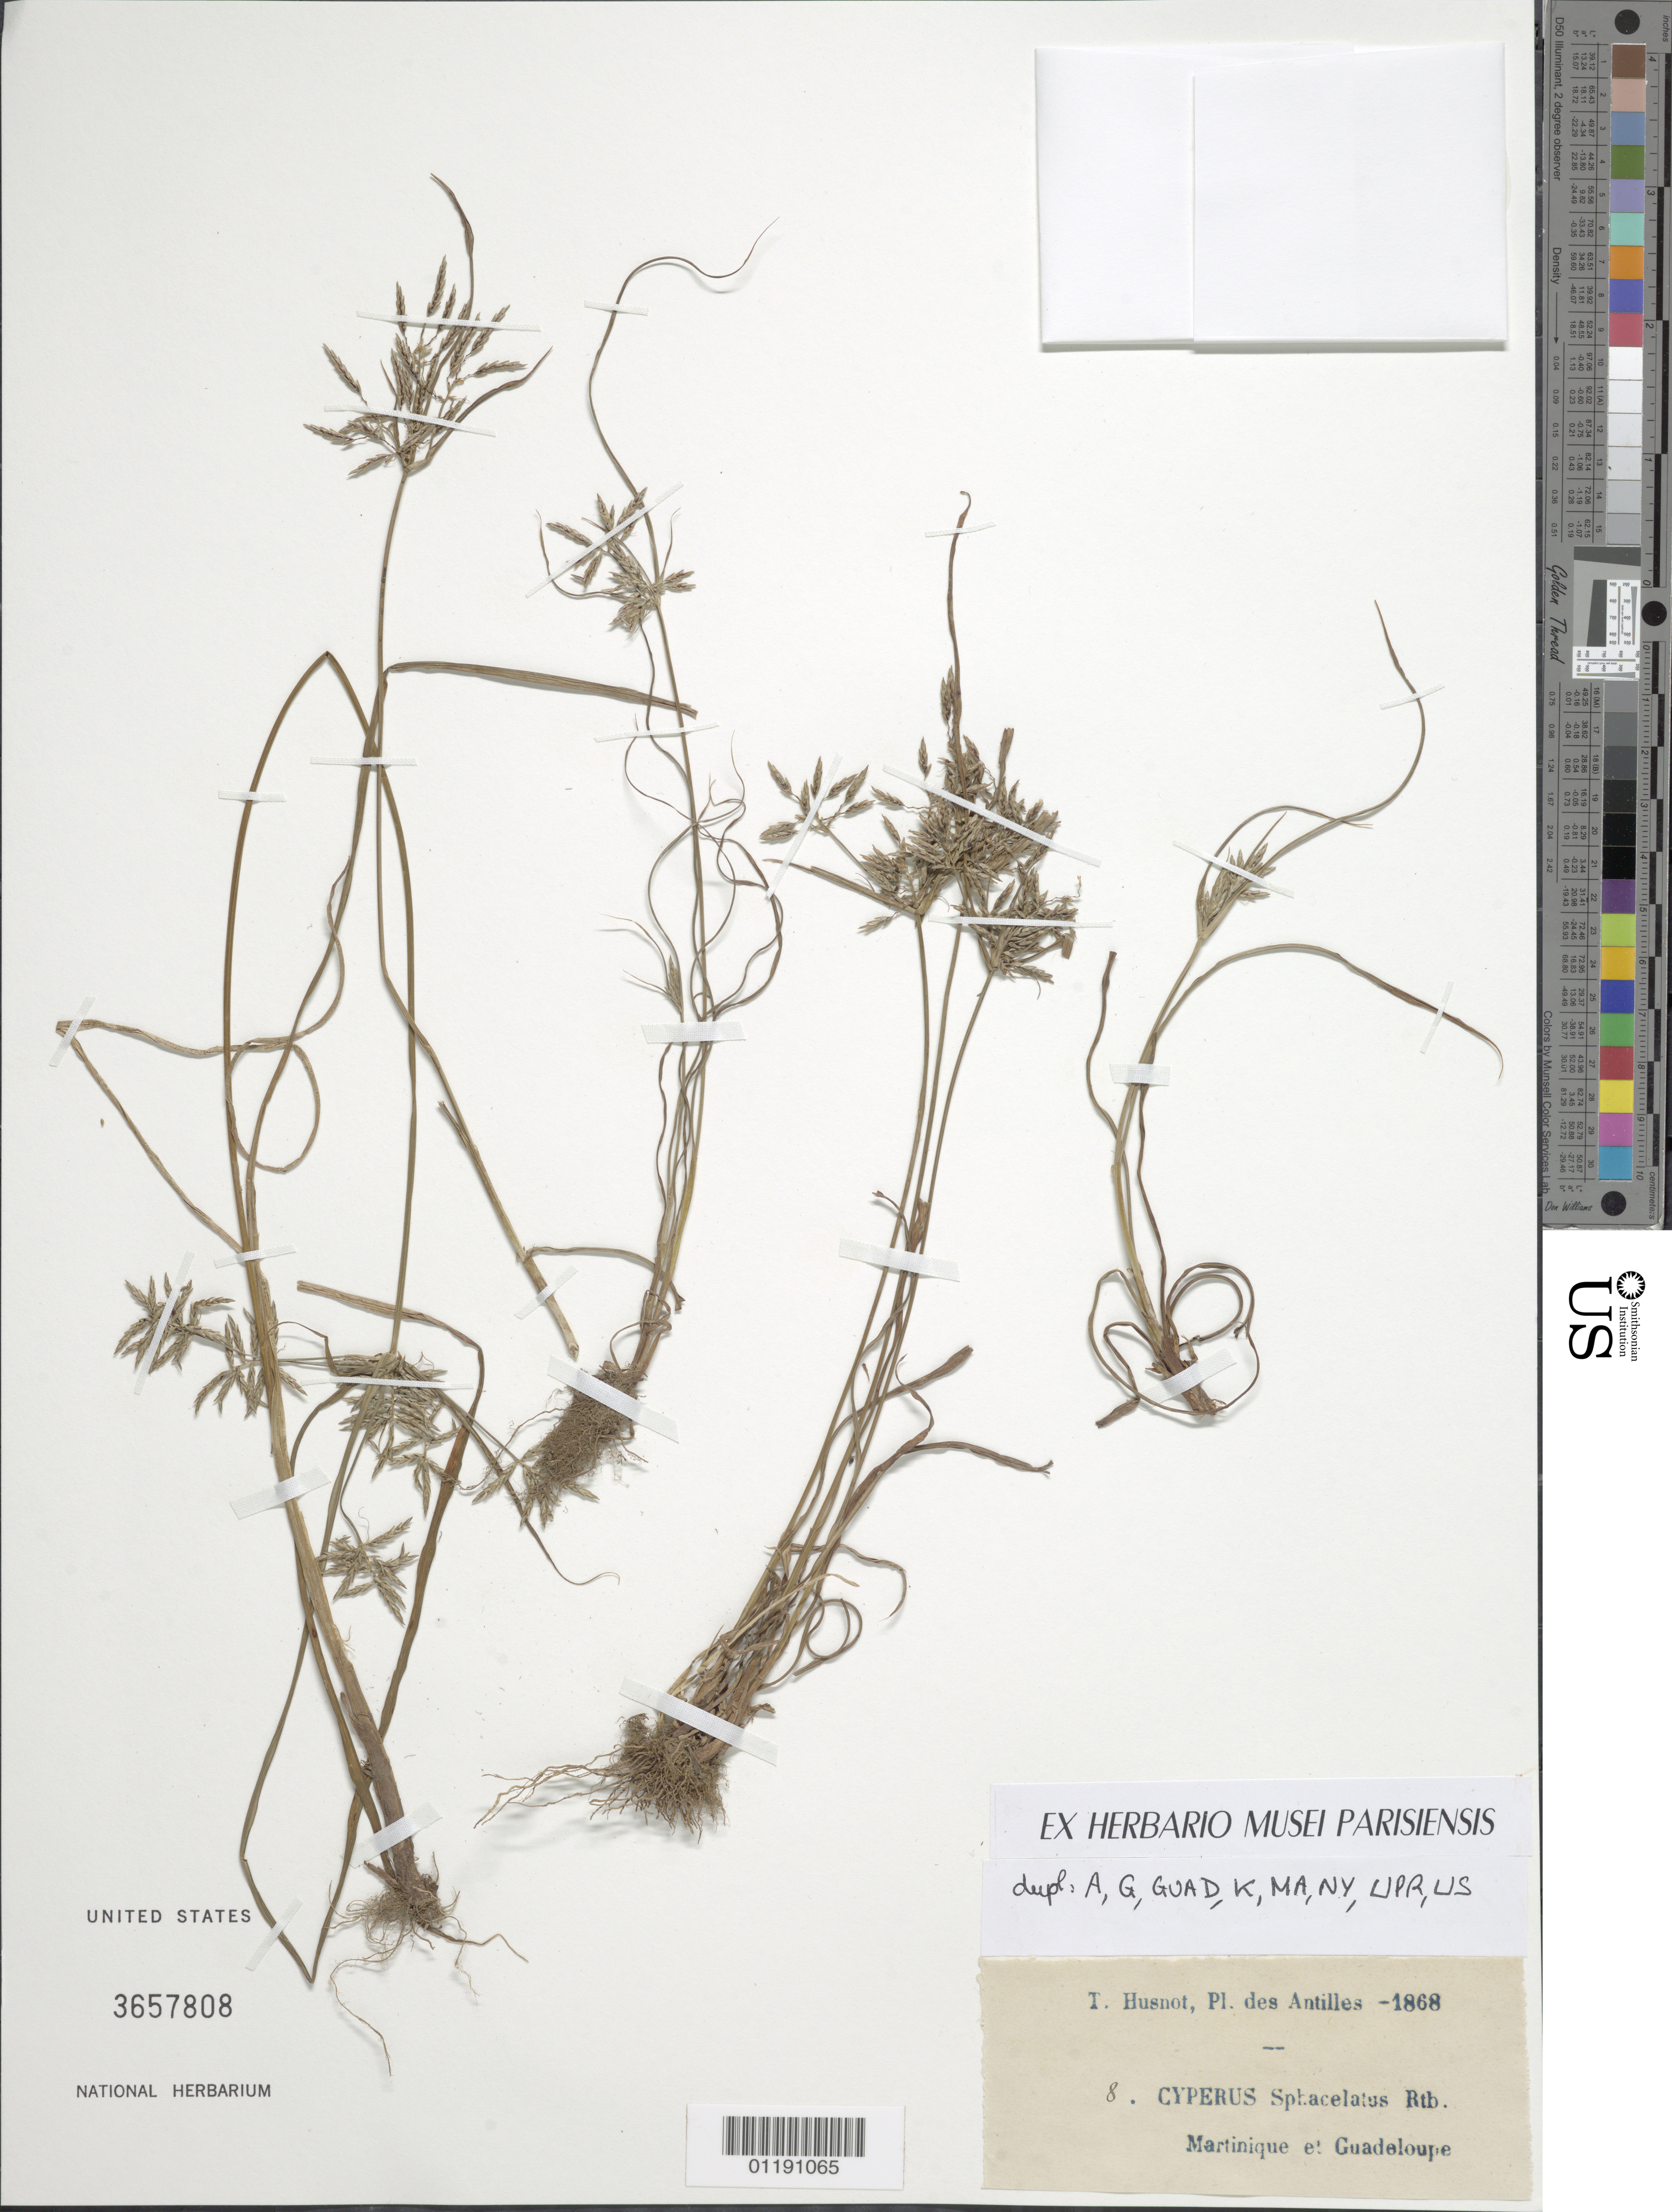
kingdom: Plantae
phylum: Tracheophyta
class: Liliopsida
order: Poales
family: Cyperaceae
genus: Cyperus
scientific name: Cyperus sphacelatus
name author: Rottb.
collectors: P. T. Husnot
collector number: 8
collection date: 1868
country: Guadeloupe / Martinique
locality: Martinique et Guadeloupe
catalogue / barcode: US 3657808